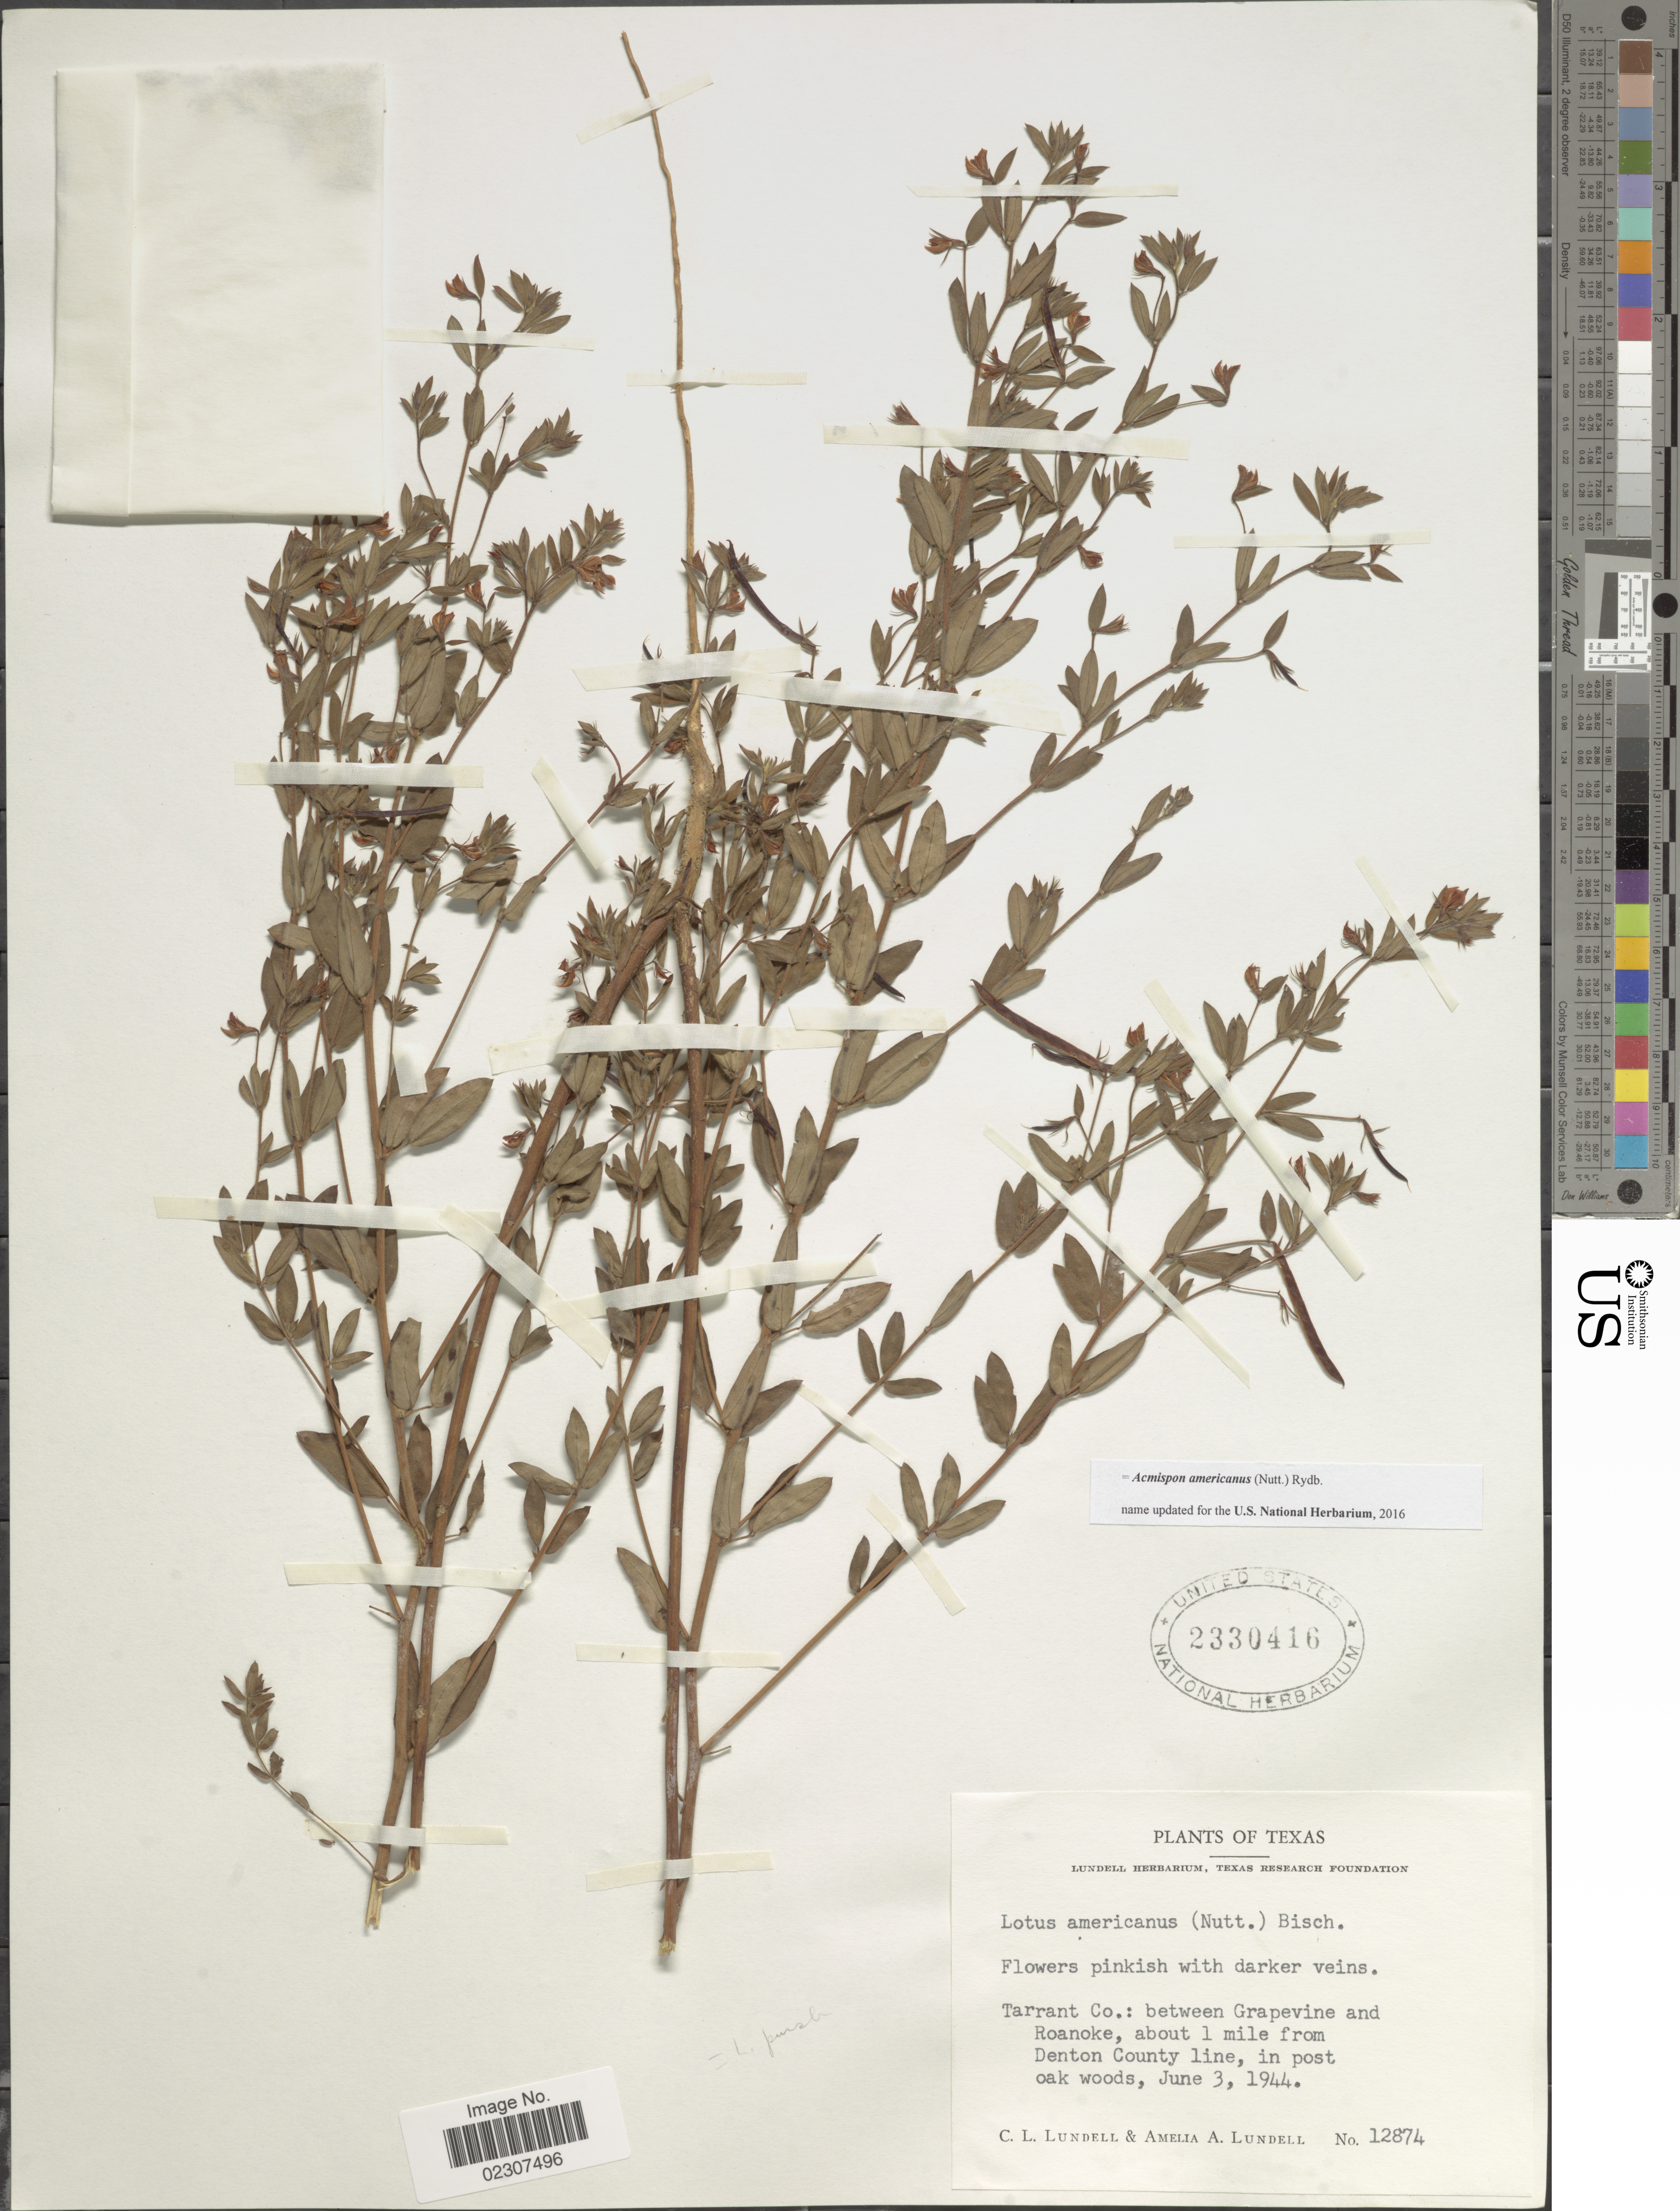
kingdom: Plantae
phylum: Tracheophyta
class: Magnoliopsida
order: Fabales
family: Fabaceae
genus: Acmispon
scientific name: Acmispon americanus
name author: (Nutt.) Rydb.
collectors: C. L. Lundell & A. A. Lundell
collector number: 12874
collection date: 1944-06-03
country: United States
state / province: Texas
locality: Texas, Tarrant Co.: between Grapevine and Roanoke, about 1 miles from Denton county line, in post oak woods.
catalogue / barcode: US 2330416